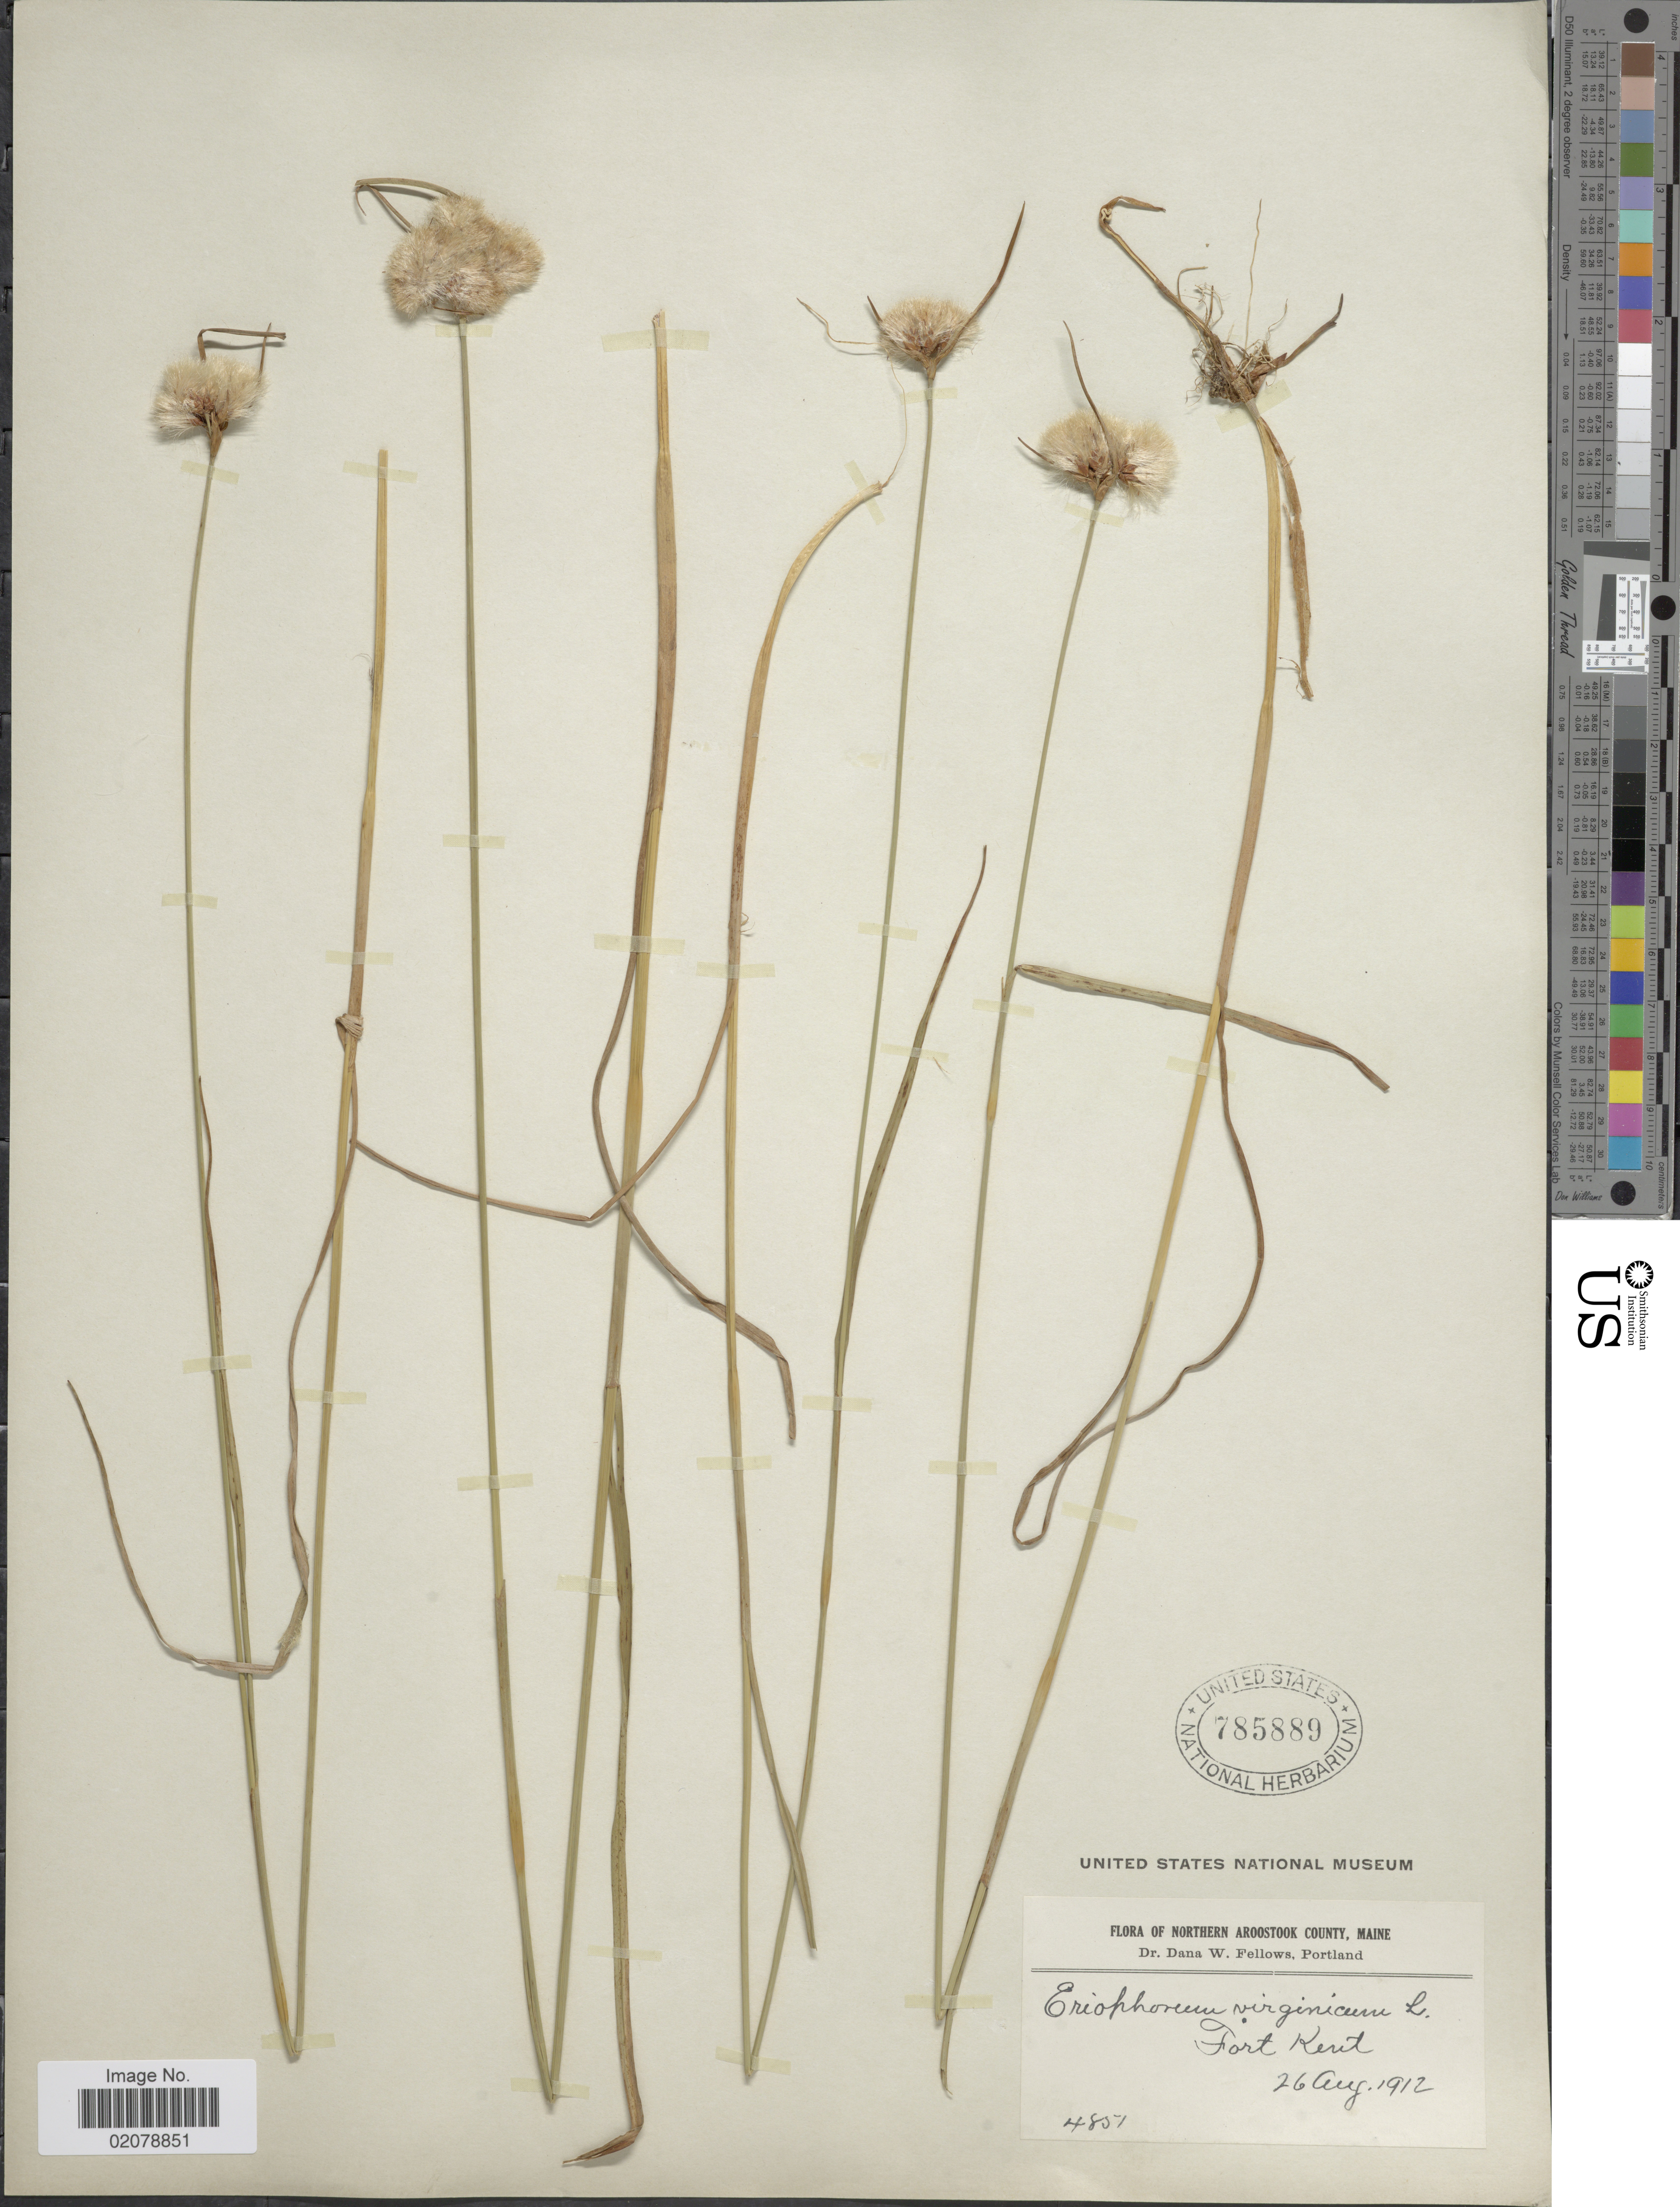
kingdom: Plantae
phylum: Tracheophyta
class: Liliopsida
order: Poales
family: Cyperaceae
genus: Eriophorum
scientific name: Eriophorum virginicum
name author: L.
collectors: D. W. Fellows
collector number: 4851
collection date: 1912-08-26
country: United States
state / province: Maine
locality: Northern Aroostook County. Fort Kent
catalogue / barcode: US 785889